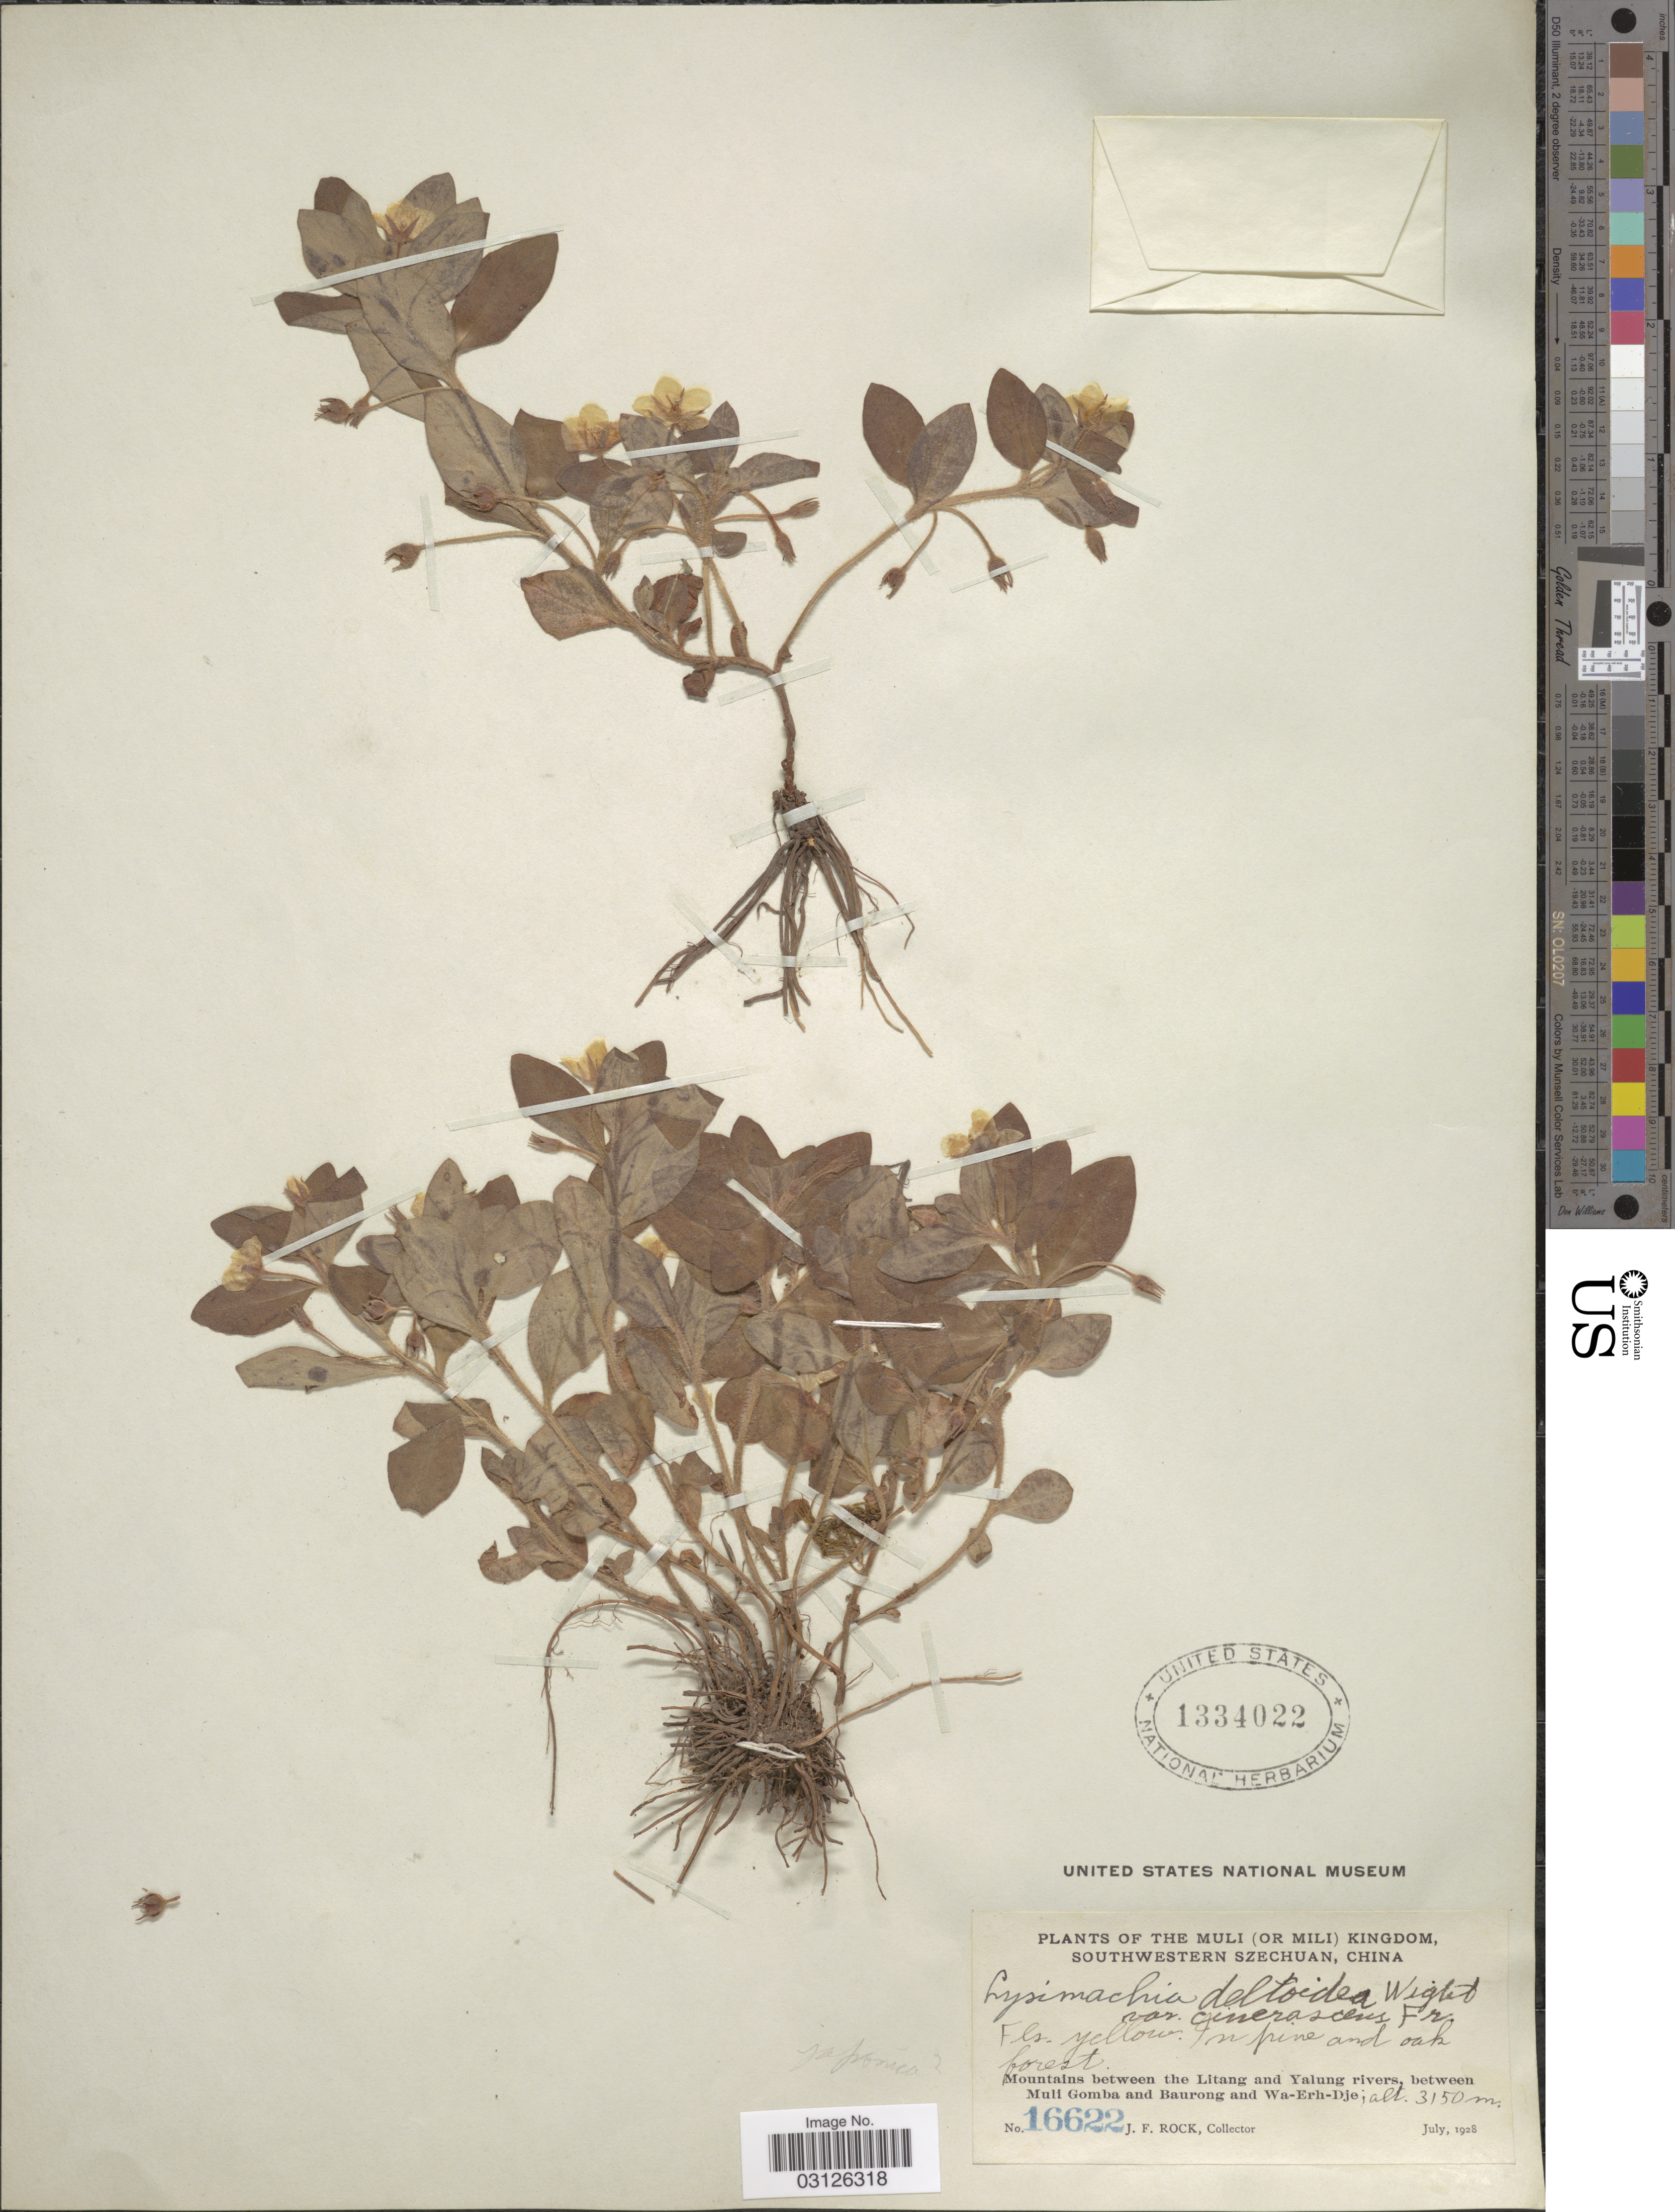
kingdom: Plantae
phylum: Tracheophyta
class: Magnoliopsida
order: Ericales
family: Primulaceae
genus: Lysimachia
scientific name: Lysimachia deltoidea var. cinerascens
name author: Franch.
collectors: J. Rock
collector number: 16622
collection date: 1928-07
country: China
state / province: Sichuan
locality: The Muli (or Mili) Kingdom, Southwestern Szechuan. Mountains between the Litang and Yalung rivers, between Muli Gomba and Baurong and Wa-Erh-Dje.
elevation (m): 3150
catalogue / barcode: US 1334022